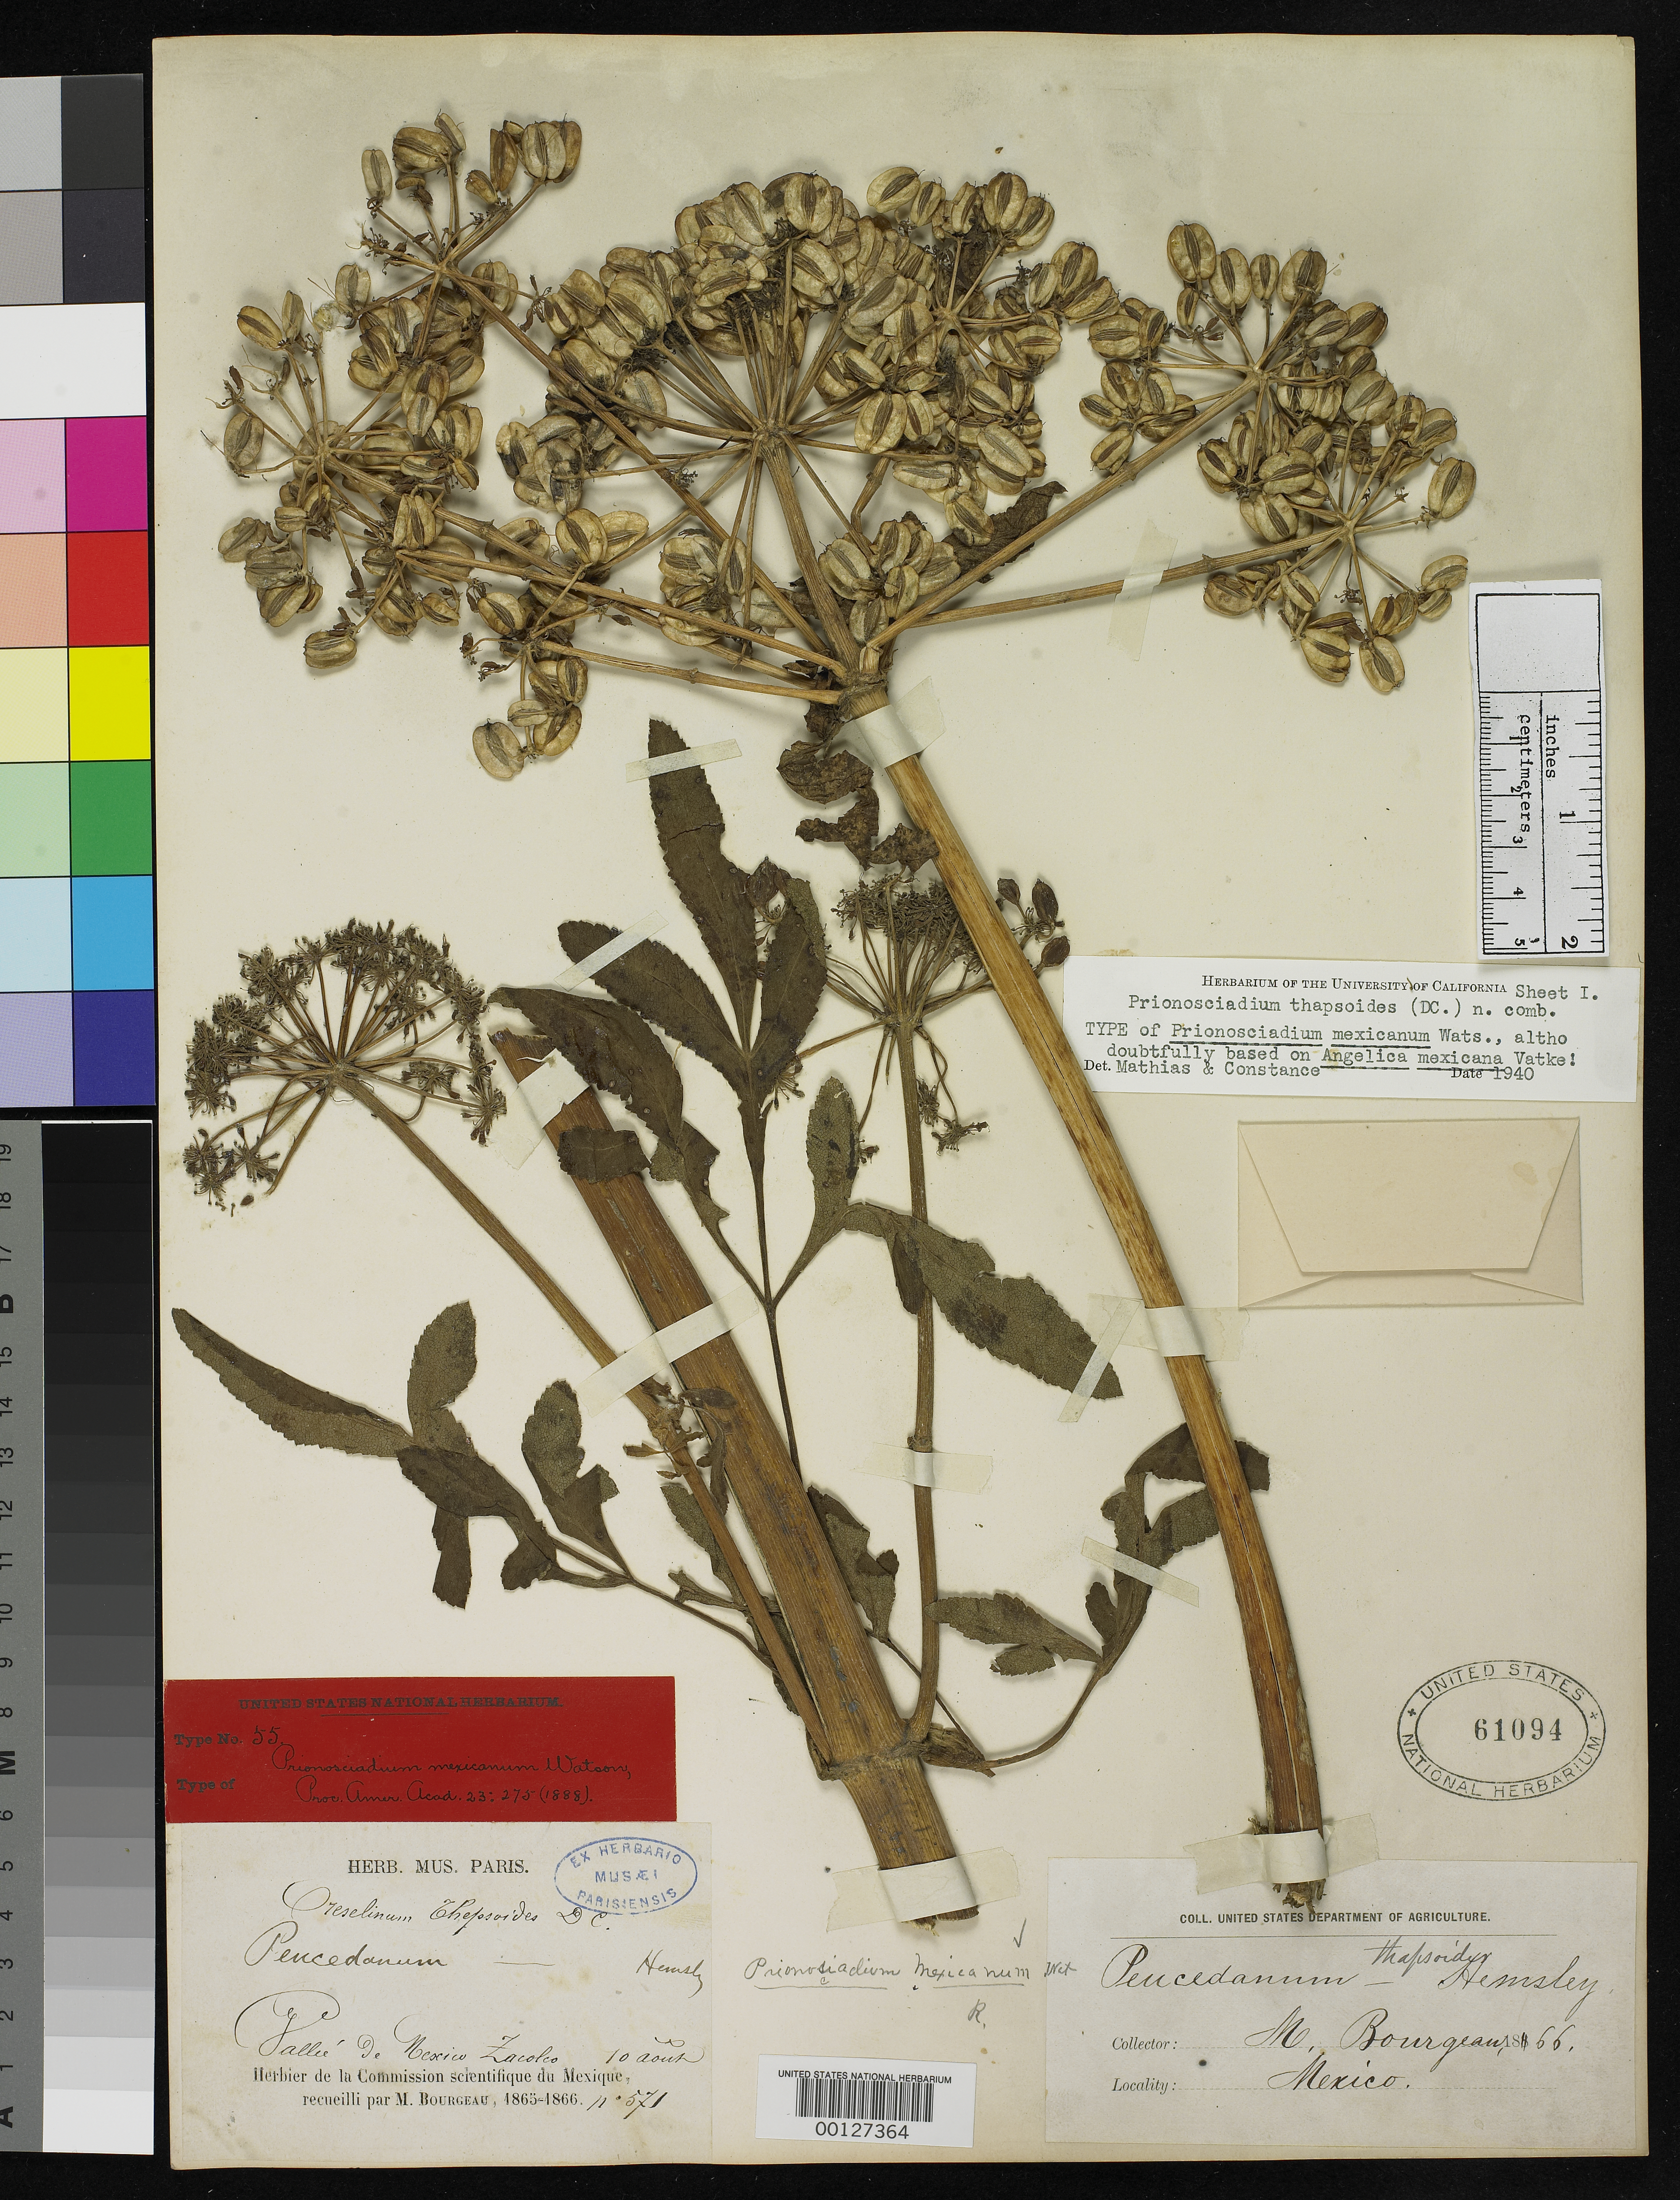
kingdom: Plantae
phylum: Tracheophyta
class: Magnoliopsida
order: Apiales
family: Apiaceae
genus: Prionosciadium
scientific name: Prionosciadium mexicanum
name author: S. Watson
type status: Syntype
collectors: E. Bourgeau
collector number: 571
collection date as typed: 1866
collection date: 1866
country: Mexico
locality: E of Monserrat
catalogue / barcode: US 61094